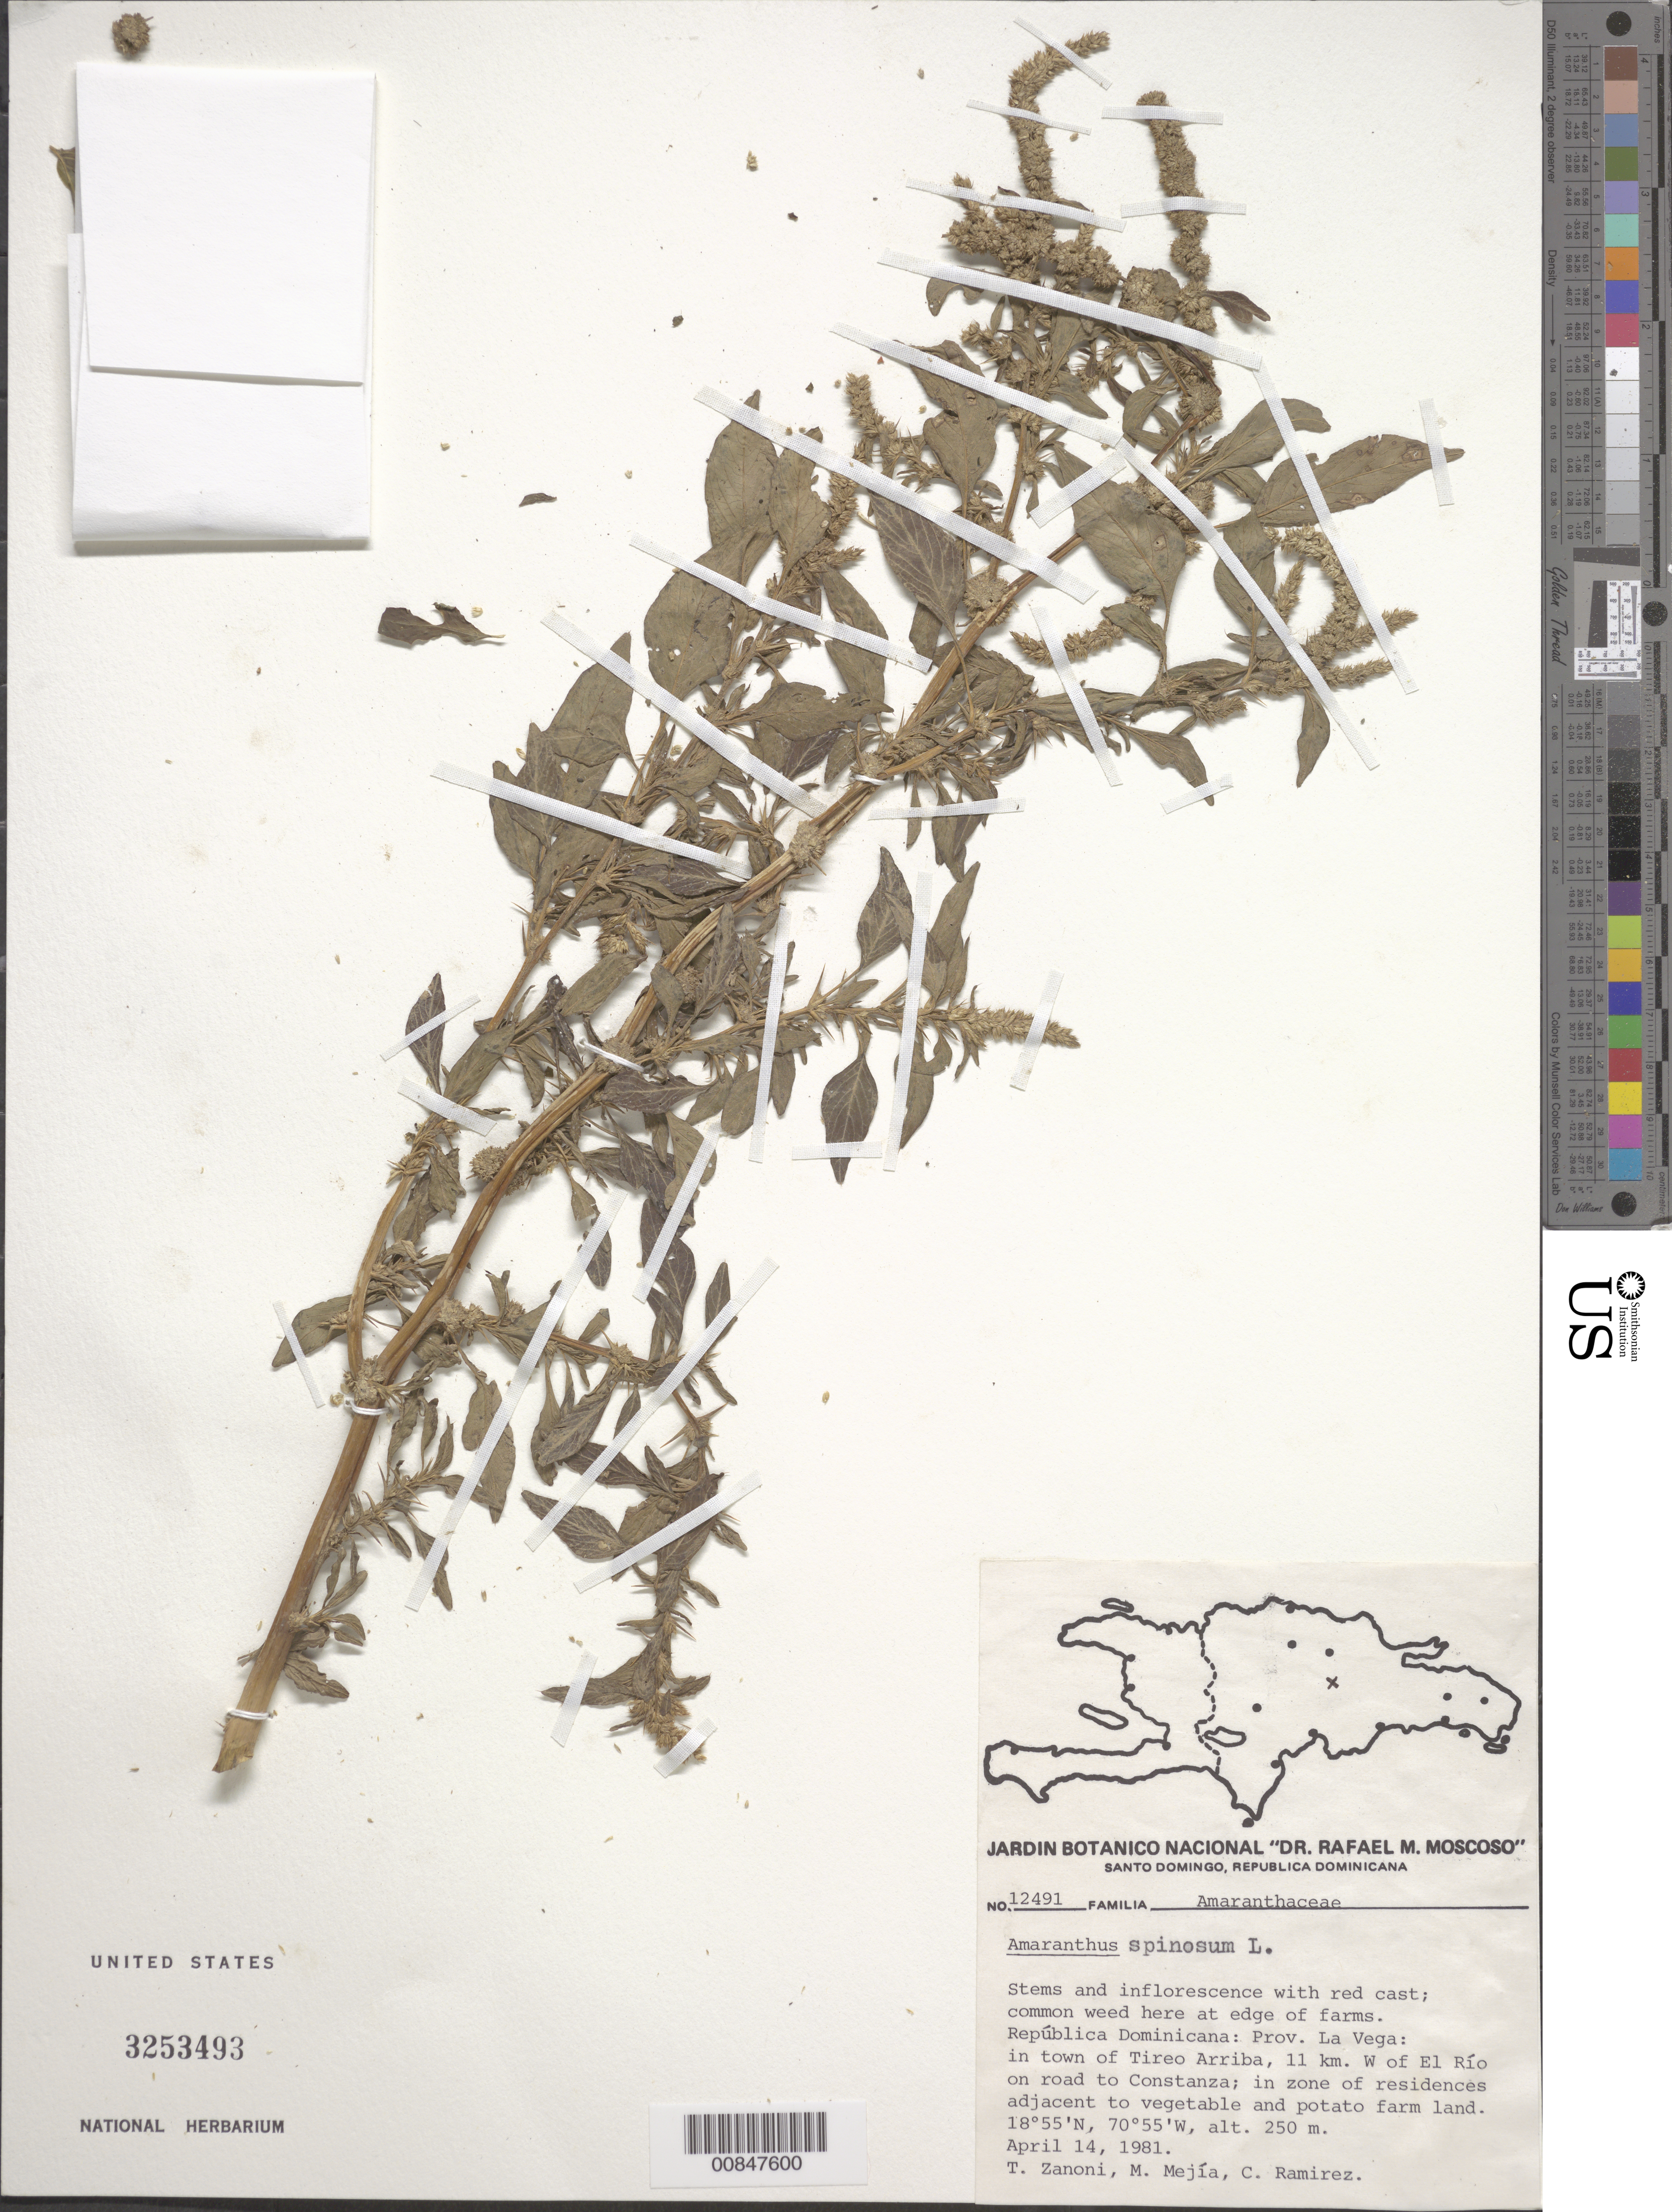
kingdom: Plantae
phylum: Tracheophyta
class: Magnoliopsida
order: Caryophyllales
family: Amaranthaceae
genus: Amaranthus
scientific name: Amaranthus spinosus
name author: L.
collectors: T. A. Zanoni, M. Mejia & C. Ramirez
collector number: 12491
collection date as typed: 14 Apr 1981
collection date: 1981-04-14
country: Dominican Republic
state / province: La Vega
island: Hispaniola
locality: Town of Tireo Arriba, 11 km. W of El Río on road to Constanza.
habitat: In zone of residences adjacent to vegetable and potato farm land.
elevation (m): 250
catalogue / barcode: US 3253493